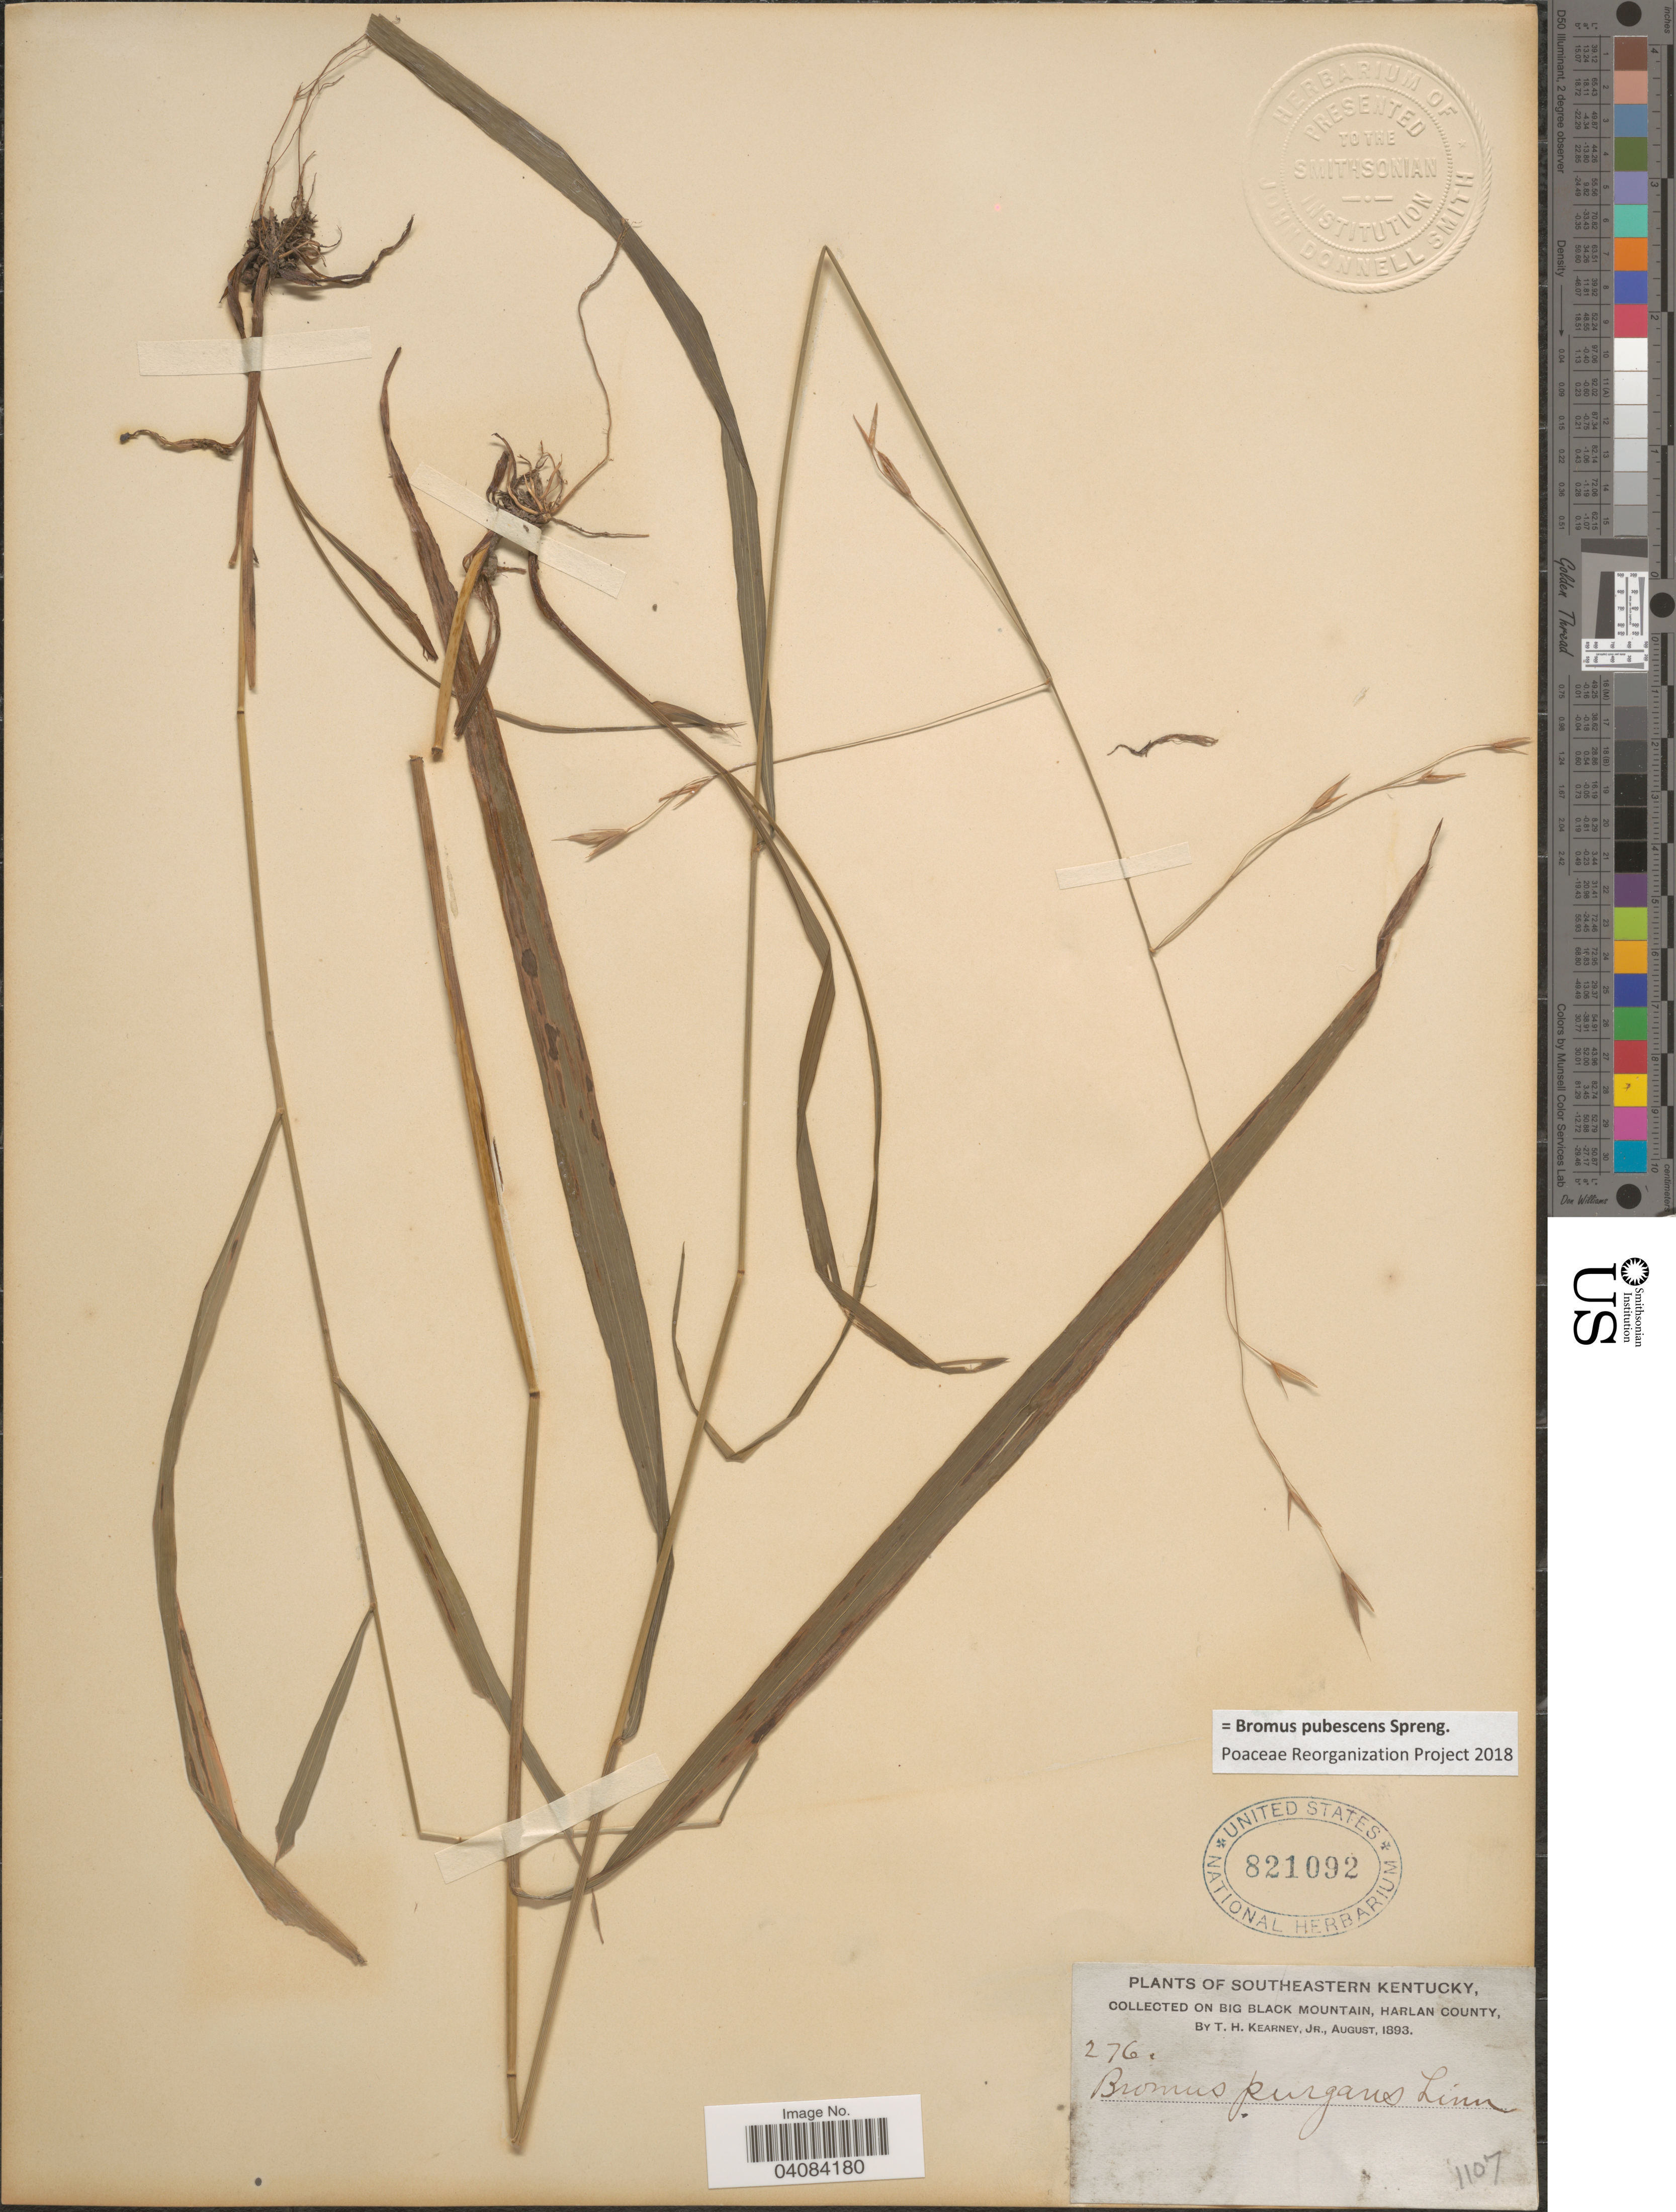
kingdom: Plantae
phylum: Tracheophyta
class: Liliopsida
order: Poales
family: Poaceae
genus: Bromus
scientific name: Bromus pubescens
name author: Muhl. ex Willd.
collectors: T. H. Kearney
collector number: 276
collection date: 1893-08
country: United States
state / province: Kentucky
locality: Southeastern Kentucky. On Big Black Mountain, Harlan County.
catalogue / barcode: US 821092